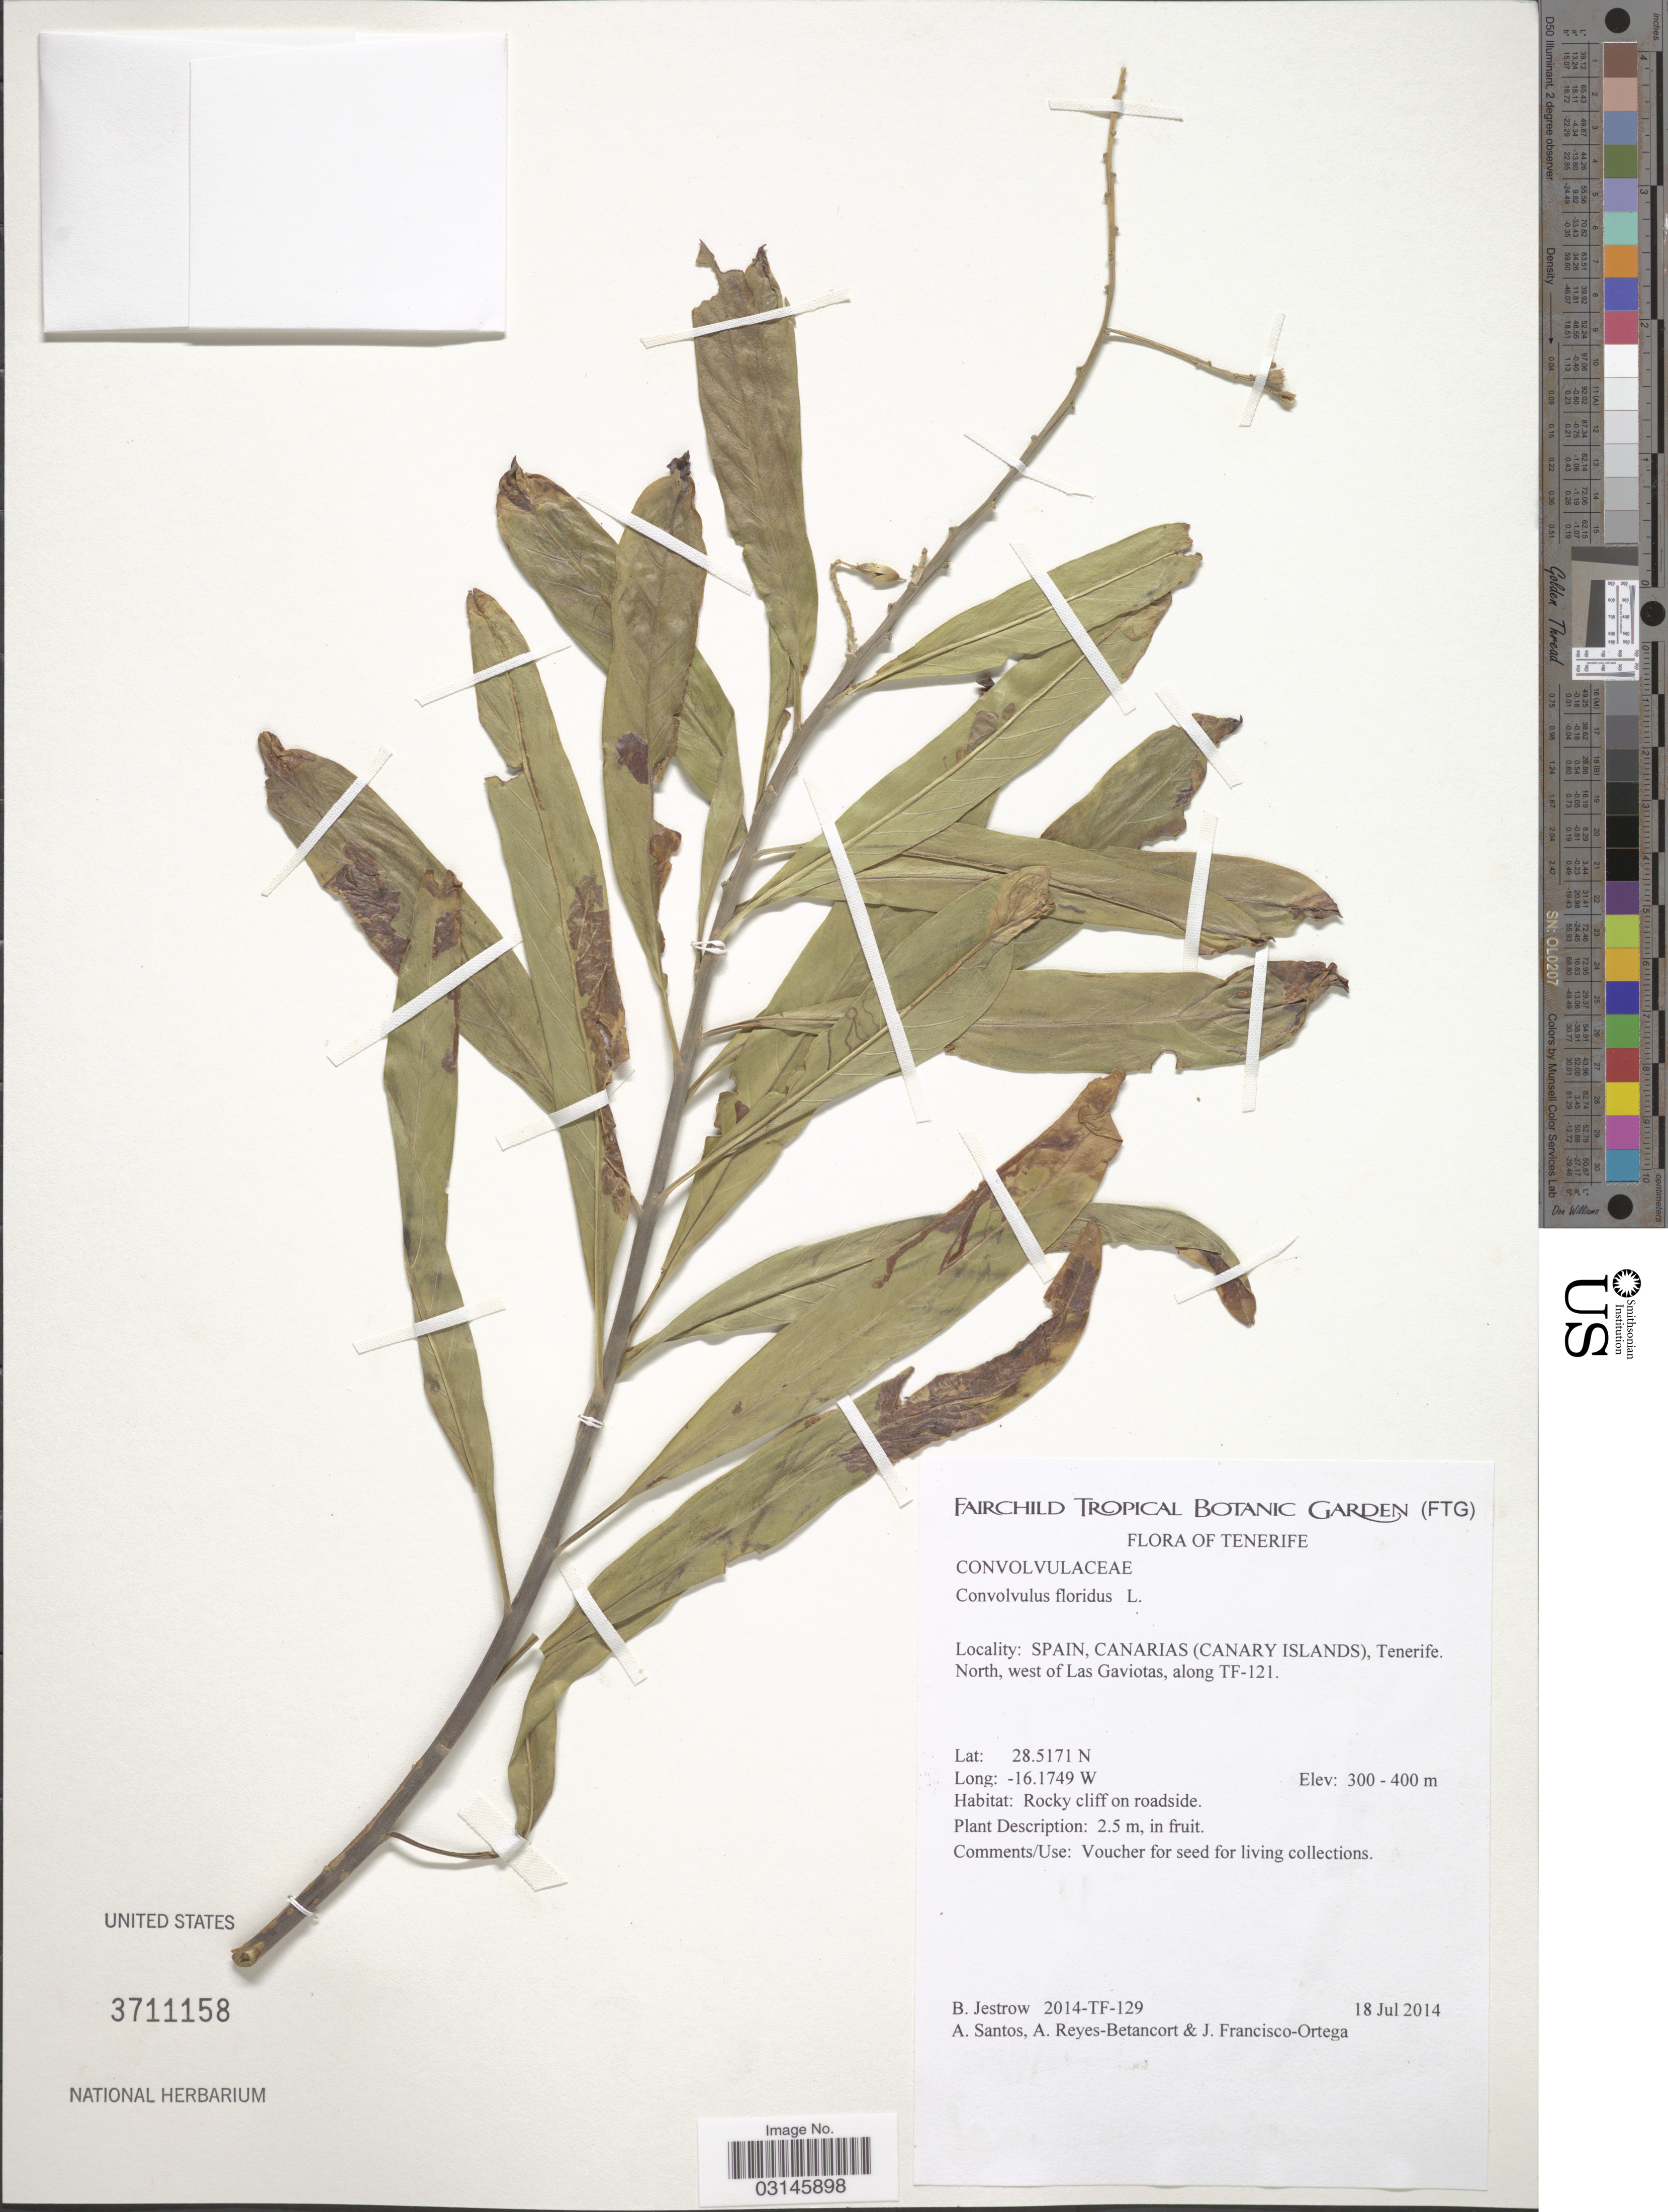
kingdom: Plantae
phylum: Tracheophyta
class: Magnoliopsida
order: Solanales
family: Convolvulaceae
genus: Convolvulus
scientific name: Convolvulus floridus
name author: L. f.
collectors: B. Jestrow, A. Santos, A. Reyes-Betancort & J. Fransisco-Ortega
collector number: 2014-TF-129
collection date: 2014-07-18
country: Spain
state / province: Canarias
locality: (Canary Islands), Tenerife. North, west of Las Gaviotas, along TF-121.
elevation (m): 300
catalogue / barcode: US 3711158